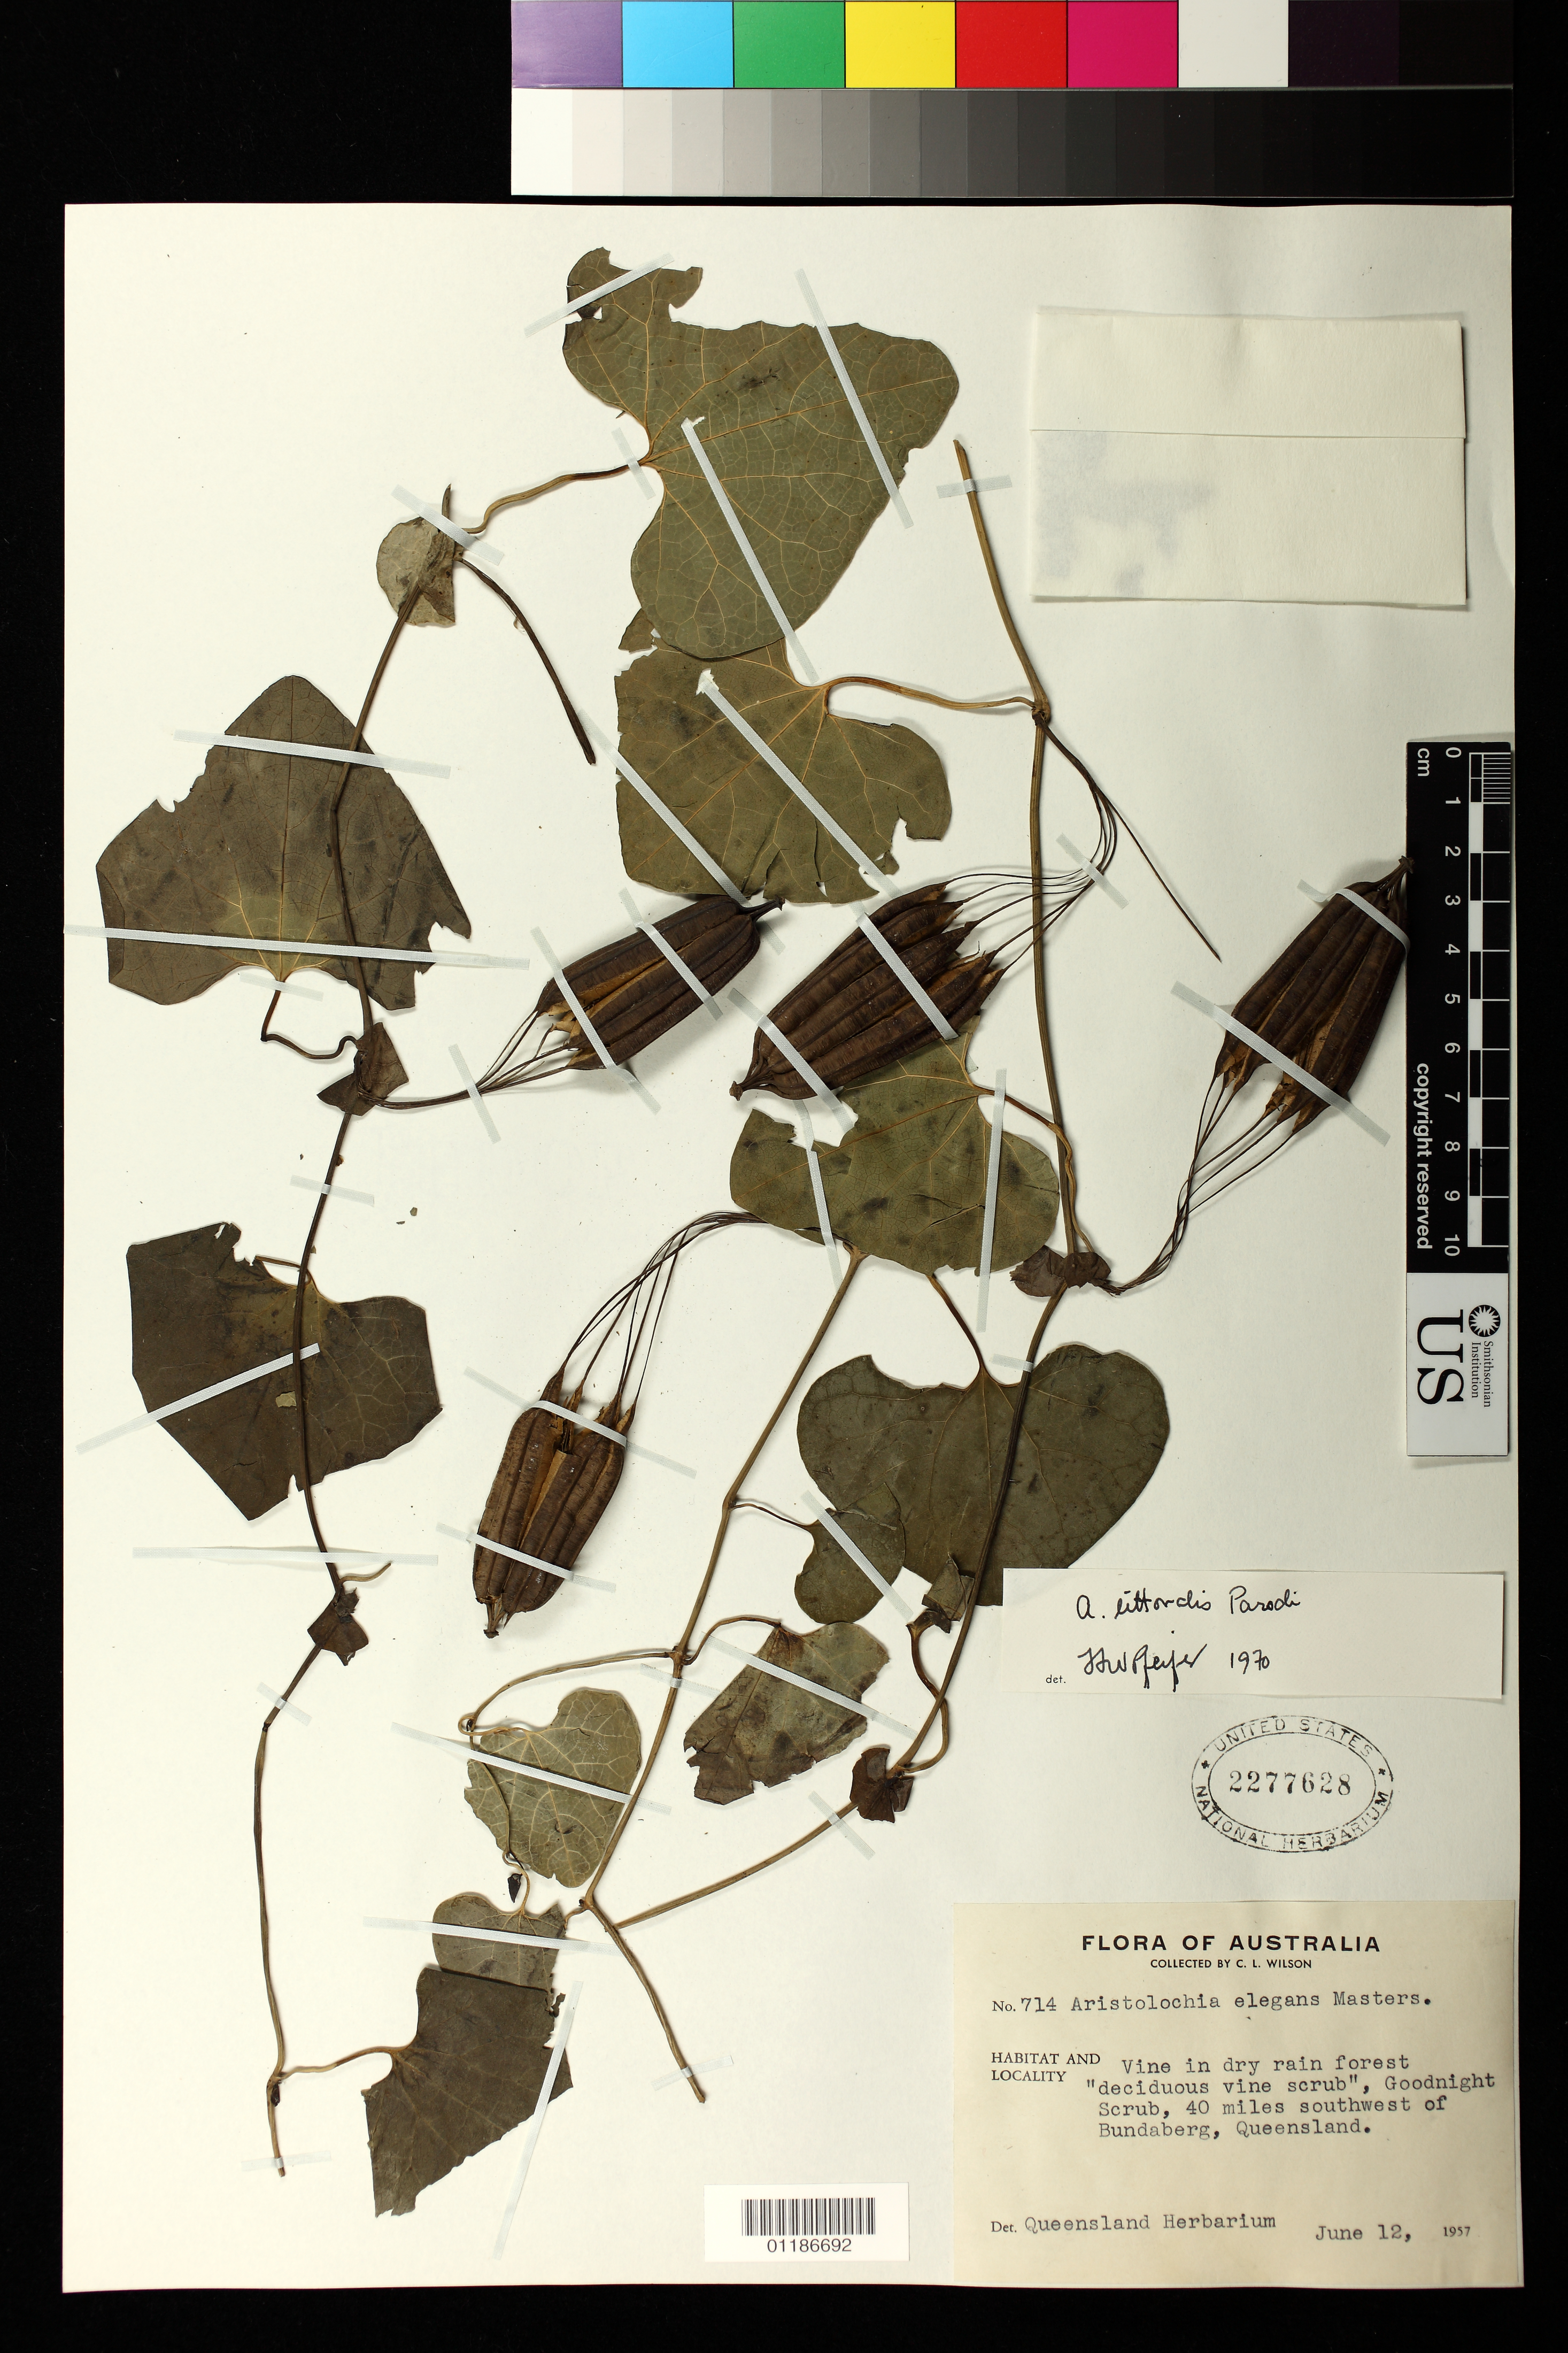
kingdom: Plantae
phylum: Tracheophyta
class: Magnoliopsida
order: Piperales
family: Aristolochiaceae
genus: Aristolochia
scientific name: Aristolochia littoralis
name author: Parodi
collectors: C. L. Wilson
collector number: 714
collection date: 1957-06-12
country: Australia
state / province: Queensland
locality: Vine in dry rain forest "deciduous vine scrub", Goodnight Scrub, 40 miles southwest of Bundaberg, Queensland.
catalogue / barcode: US 2277628